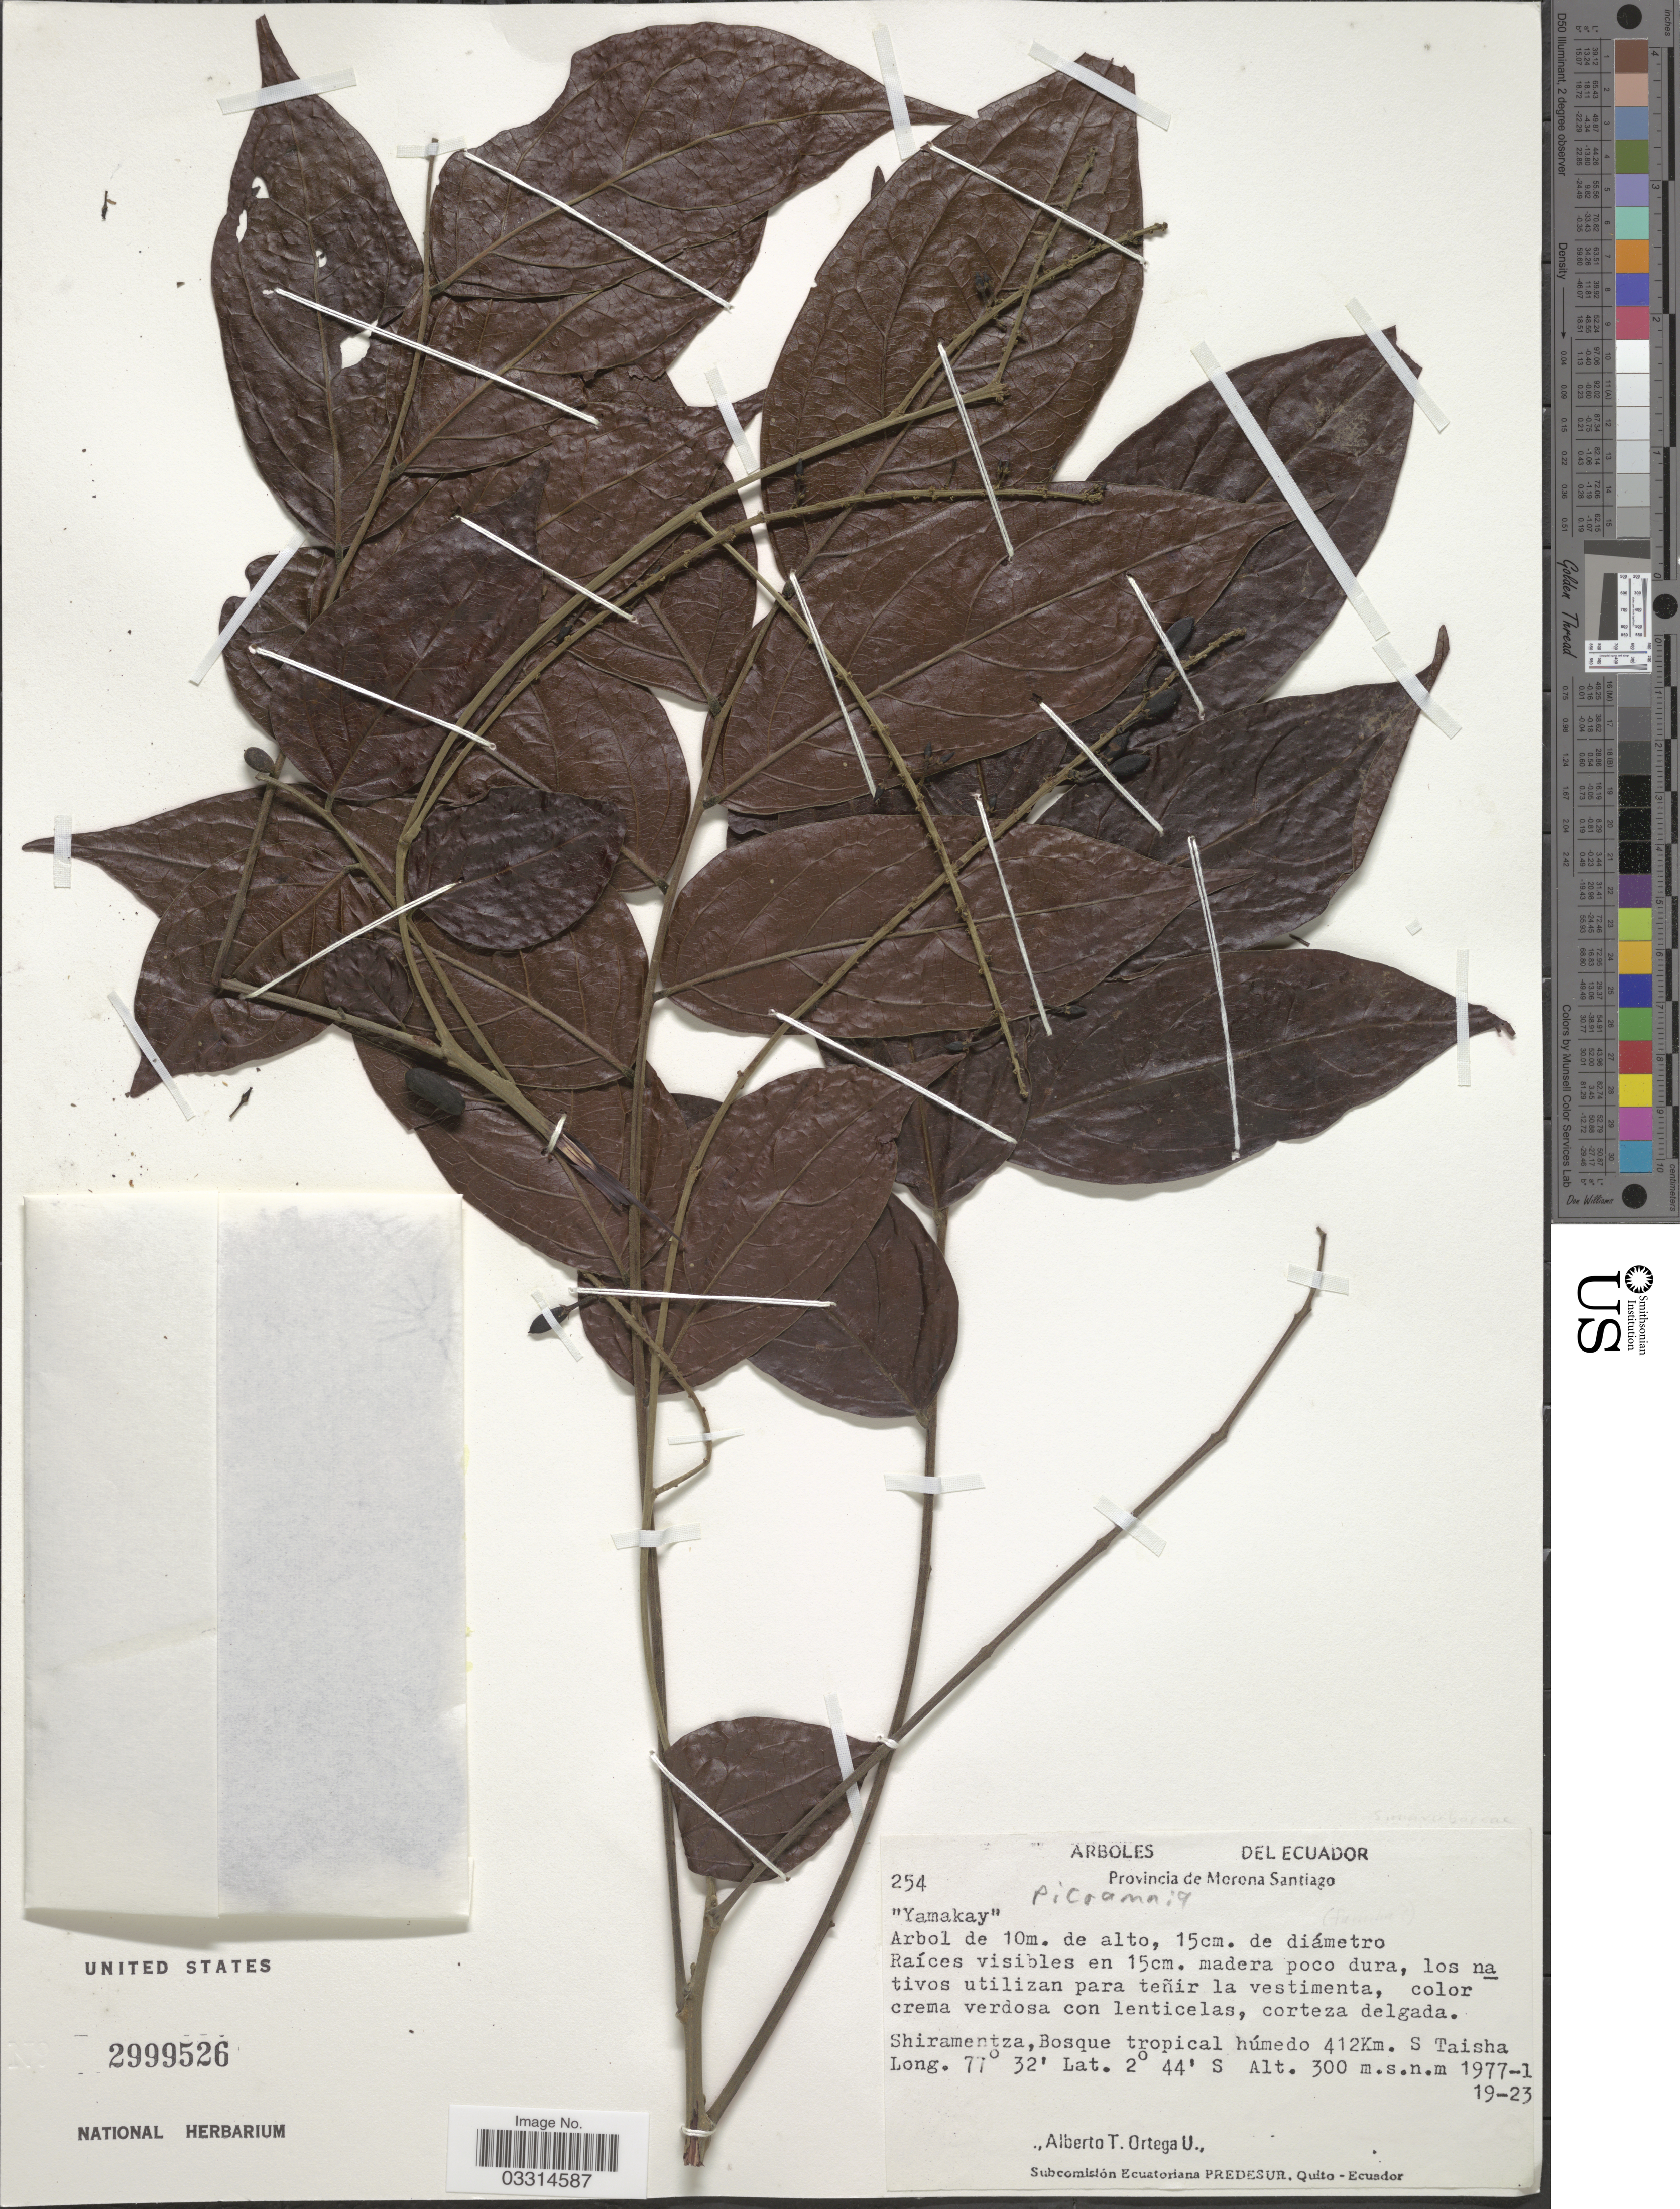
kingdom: Plantae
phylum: Tracheophyta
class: Magnoliopsida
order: Picramniales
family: Picramniaceae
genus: Picramnia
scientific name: Picramnia sp.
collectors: A. T. Ortega U.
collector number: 254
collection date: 1977-01-19/1977-01-23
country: Ecuador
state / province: Morona-Santiago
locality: Shiramentza, Bosque tropical húmedo 412Km. S Taisha.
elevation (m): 300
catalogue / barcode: US 2999526